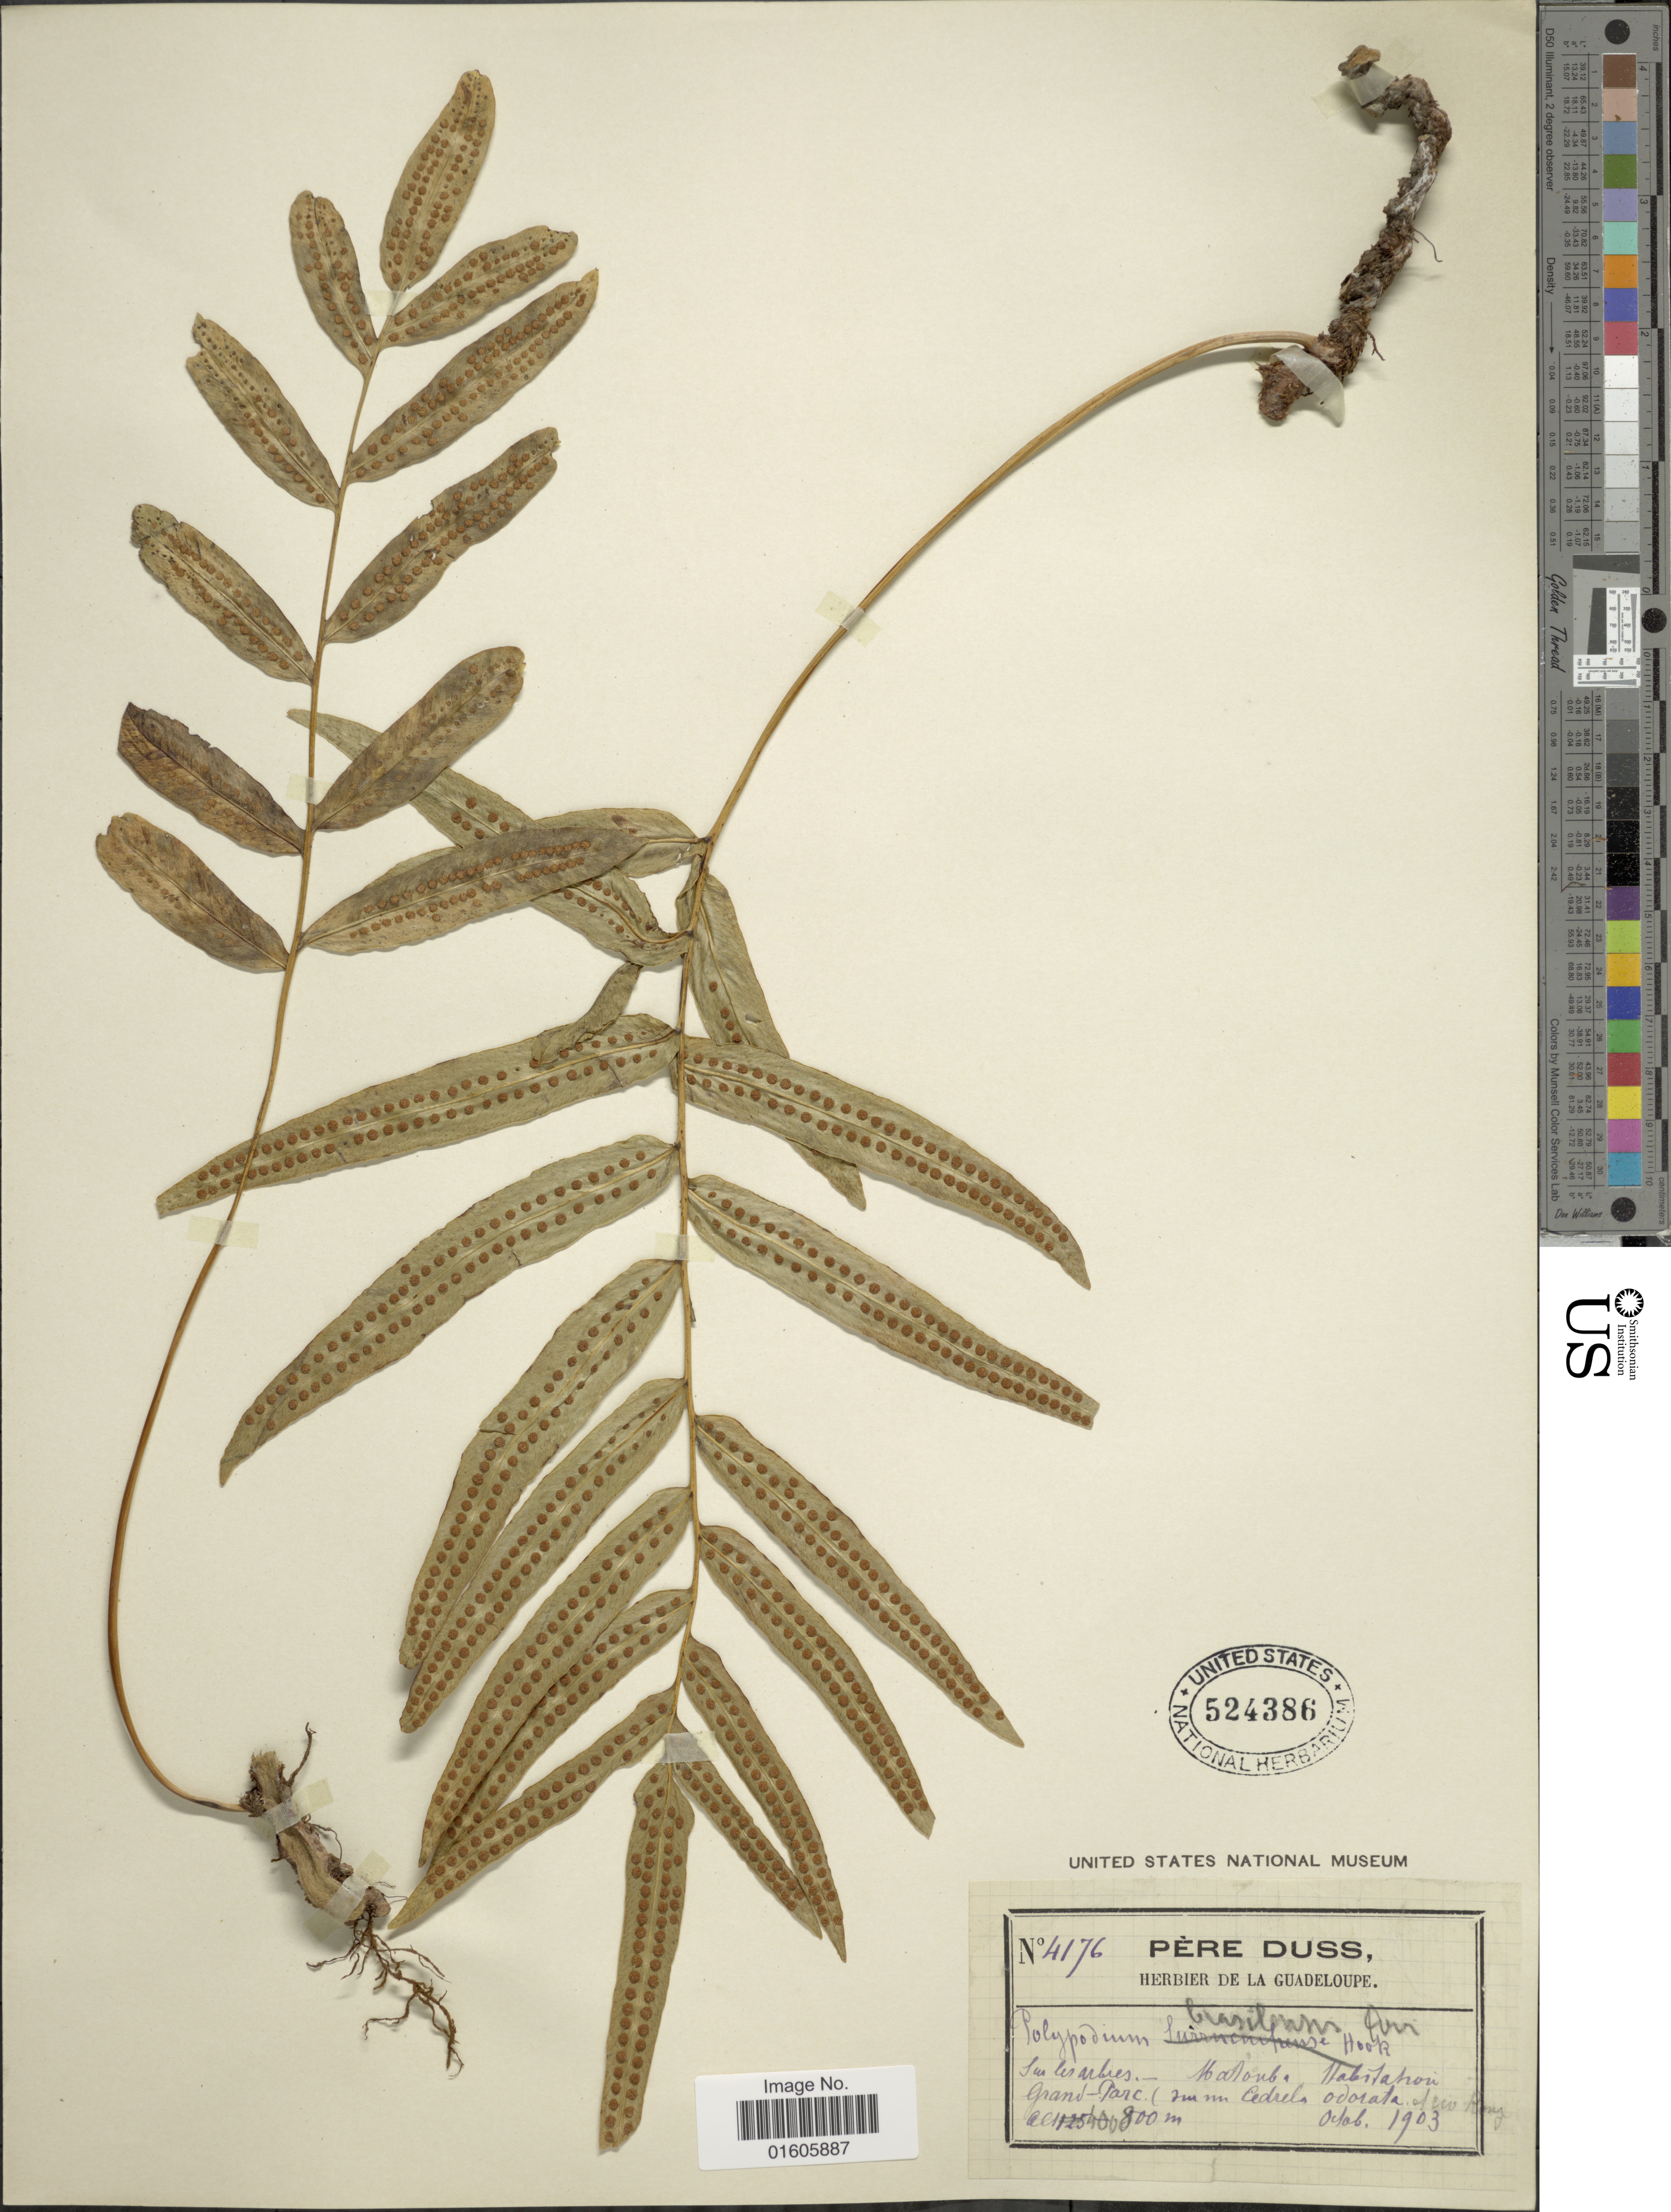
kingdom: Plantae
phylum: Tracheophyta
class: Polypodiopsida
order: Polypodiales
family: Polypodiaceae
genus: Serpocaulon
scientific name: Serpocaulon triseriale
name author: (Sw.) A.R. Sm.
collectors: Père Duss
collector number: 4176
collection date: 1903-10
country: Guadeloupe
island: Leeward Is.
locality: Sur les arbres - Matouba, Habitation Grand-Parc.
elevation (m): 800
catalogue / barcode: US 524386